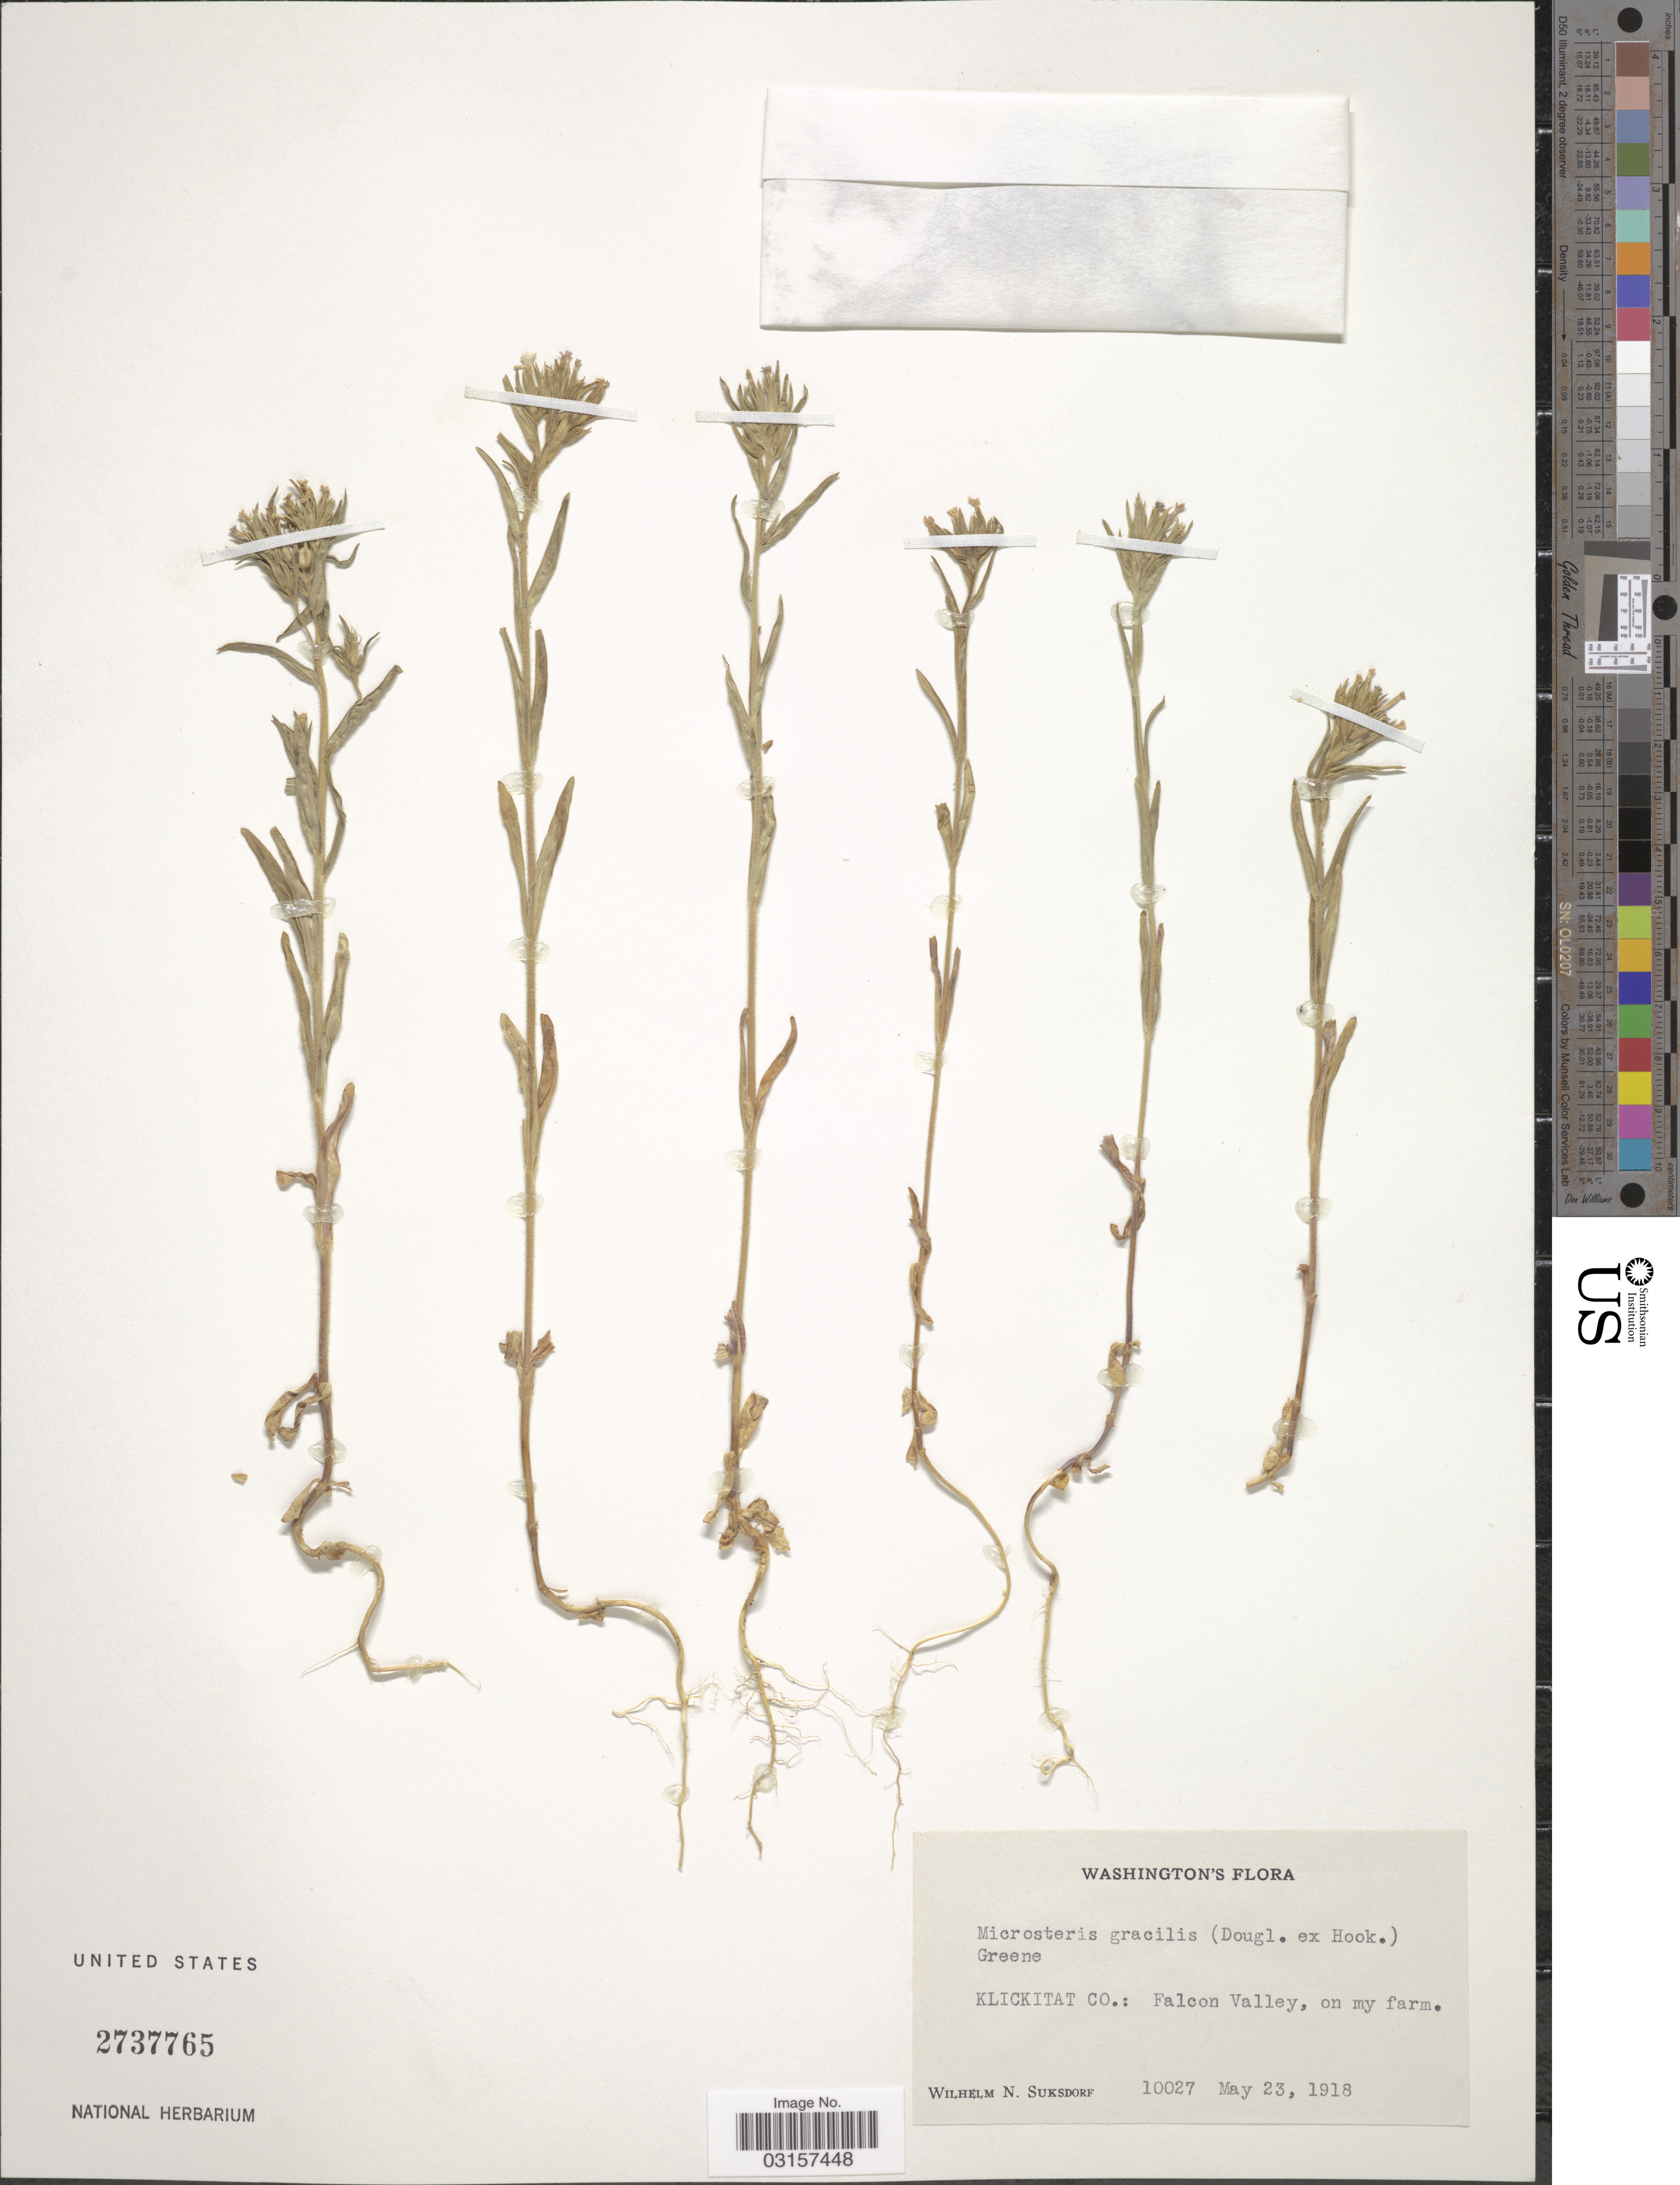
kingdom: Plantae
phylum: Tracheophyta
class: Magnoliopsida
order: Ericales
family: Polemoniaceae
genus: Microsteris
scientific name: Microsteris gracilis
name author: (Hook.) Greene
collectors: W. N. Suksdorf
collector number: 10027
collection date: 1918-05-23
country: United States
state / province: Washington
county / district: Klickitat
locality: Klickitat Co.: Falcon Valley, on my farm.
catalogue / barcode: US 2737765